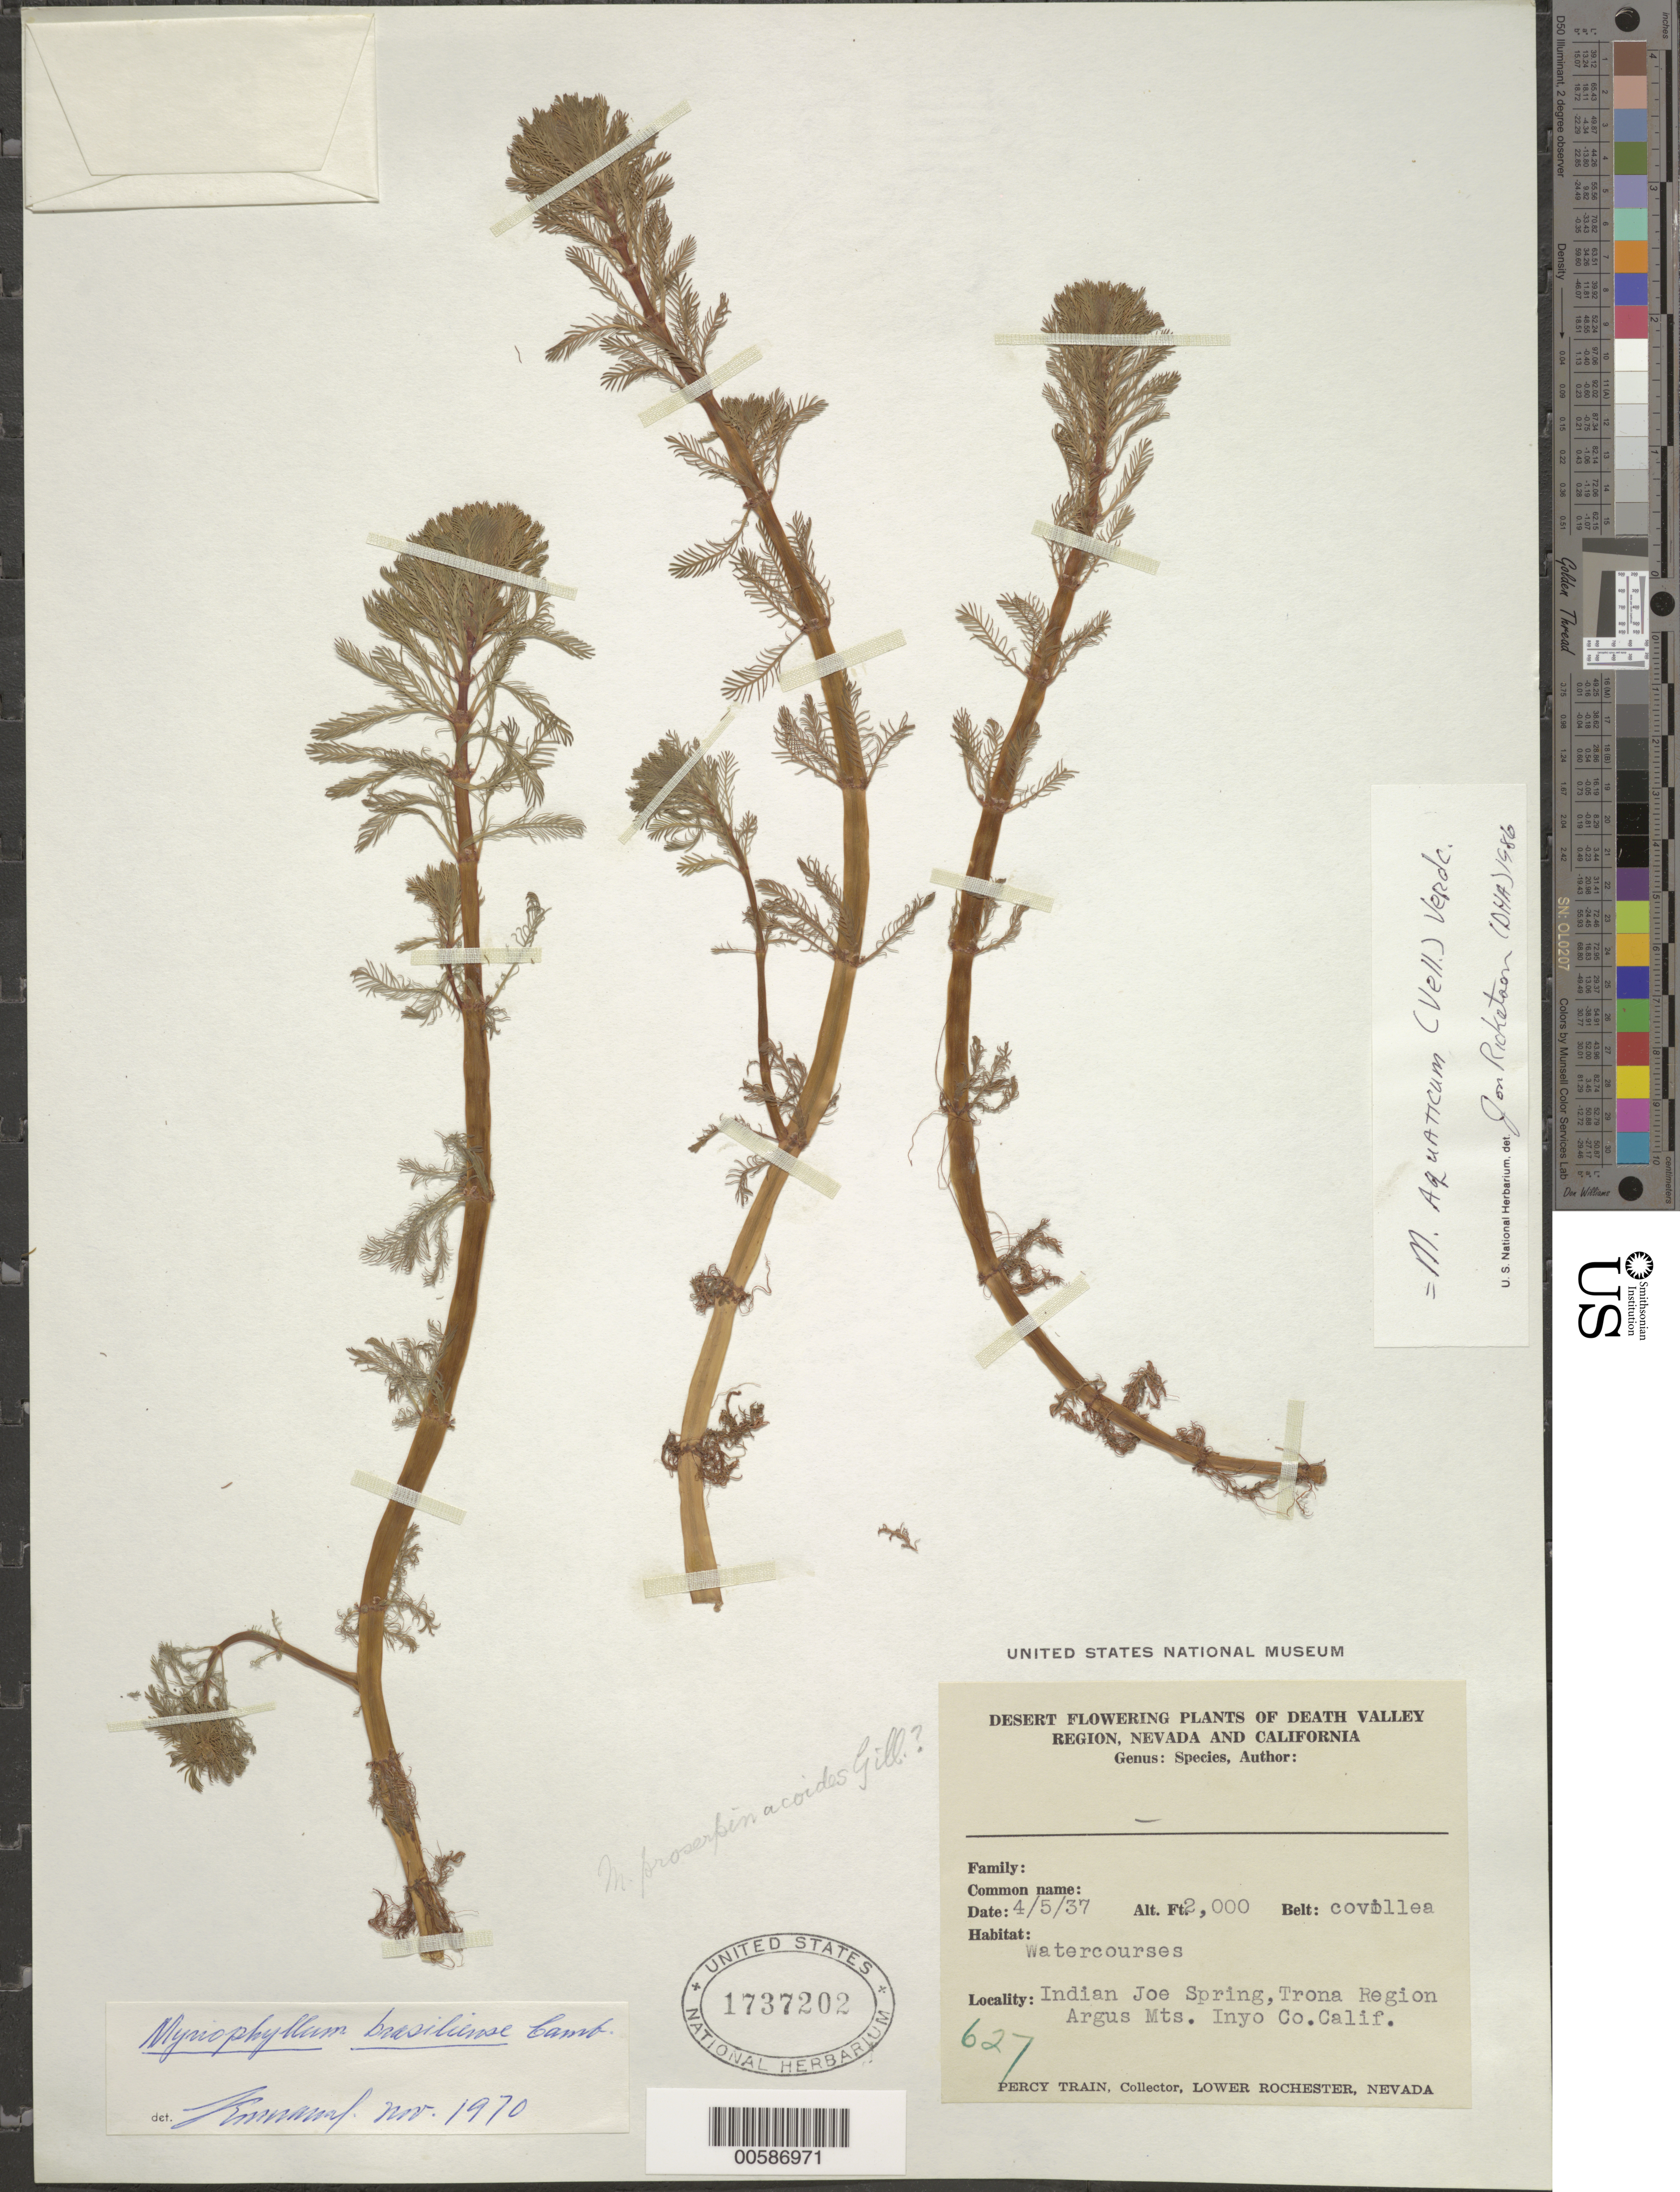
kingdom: Plantae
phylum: Tracheophyta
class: Magnoliopsida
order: Saxifragales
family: Haloragaceae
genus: Myriophyllum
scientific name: Myriophyllum aquaticum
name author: (Vell.) Verdc.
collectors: P. Train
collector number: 627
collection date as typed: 04 May 1937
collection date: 1937-05-04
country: United States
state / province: California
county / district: Inyo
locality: Indian Joe Spring, Trona region, Argus Mts.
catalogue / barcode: US 1737202